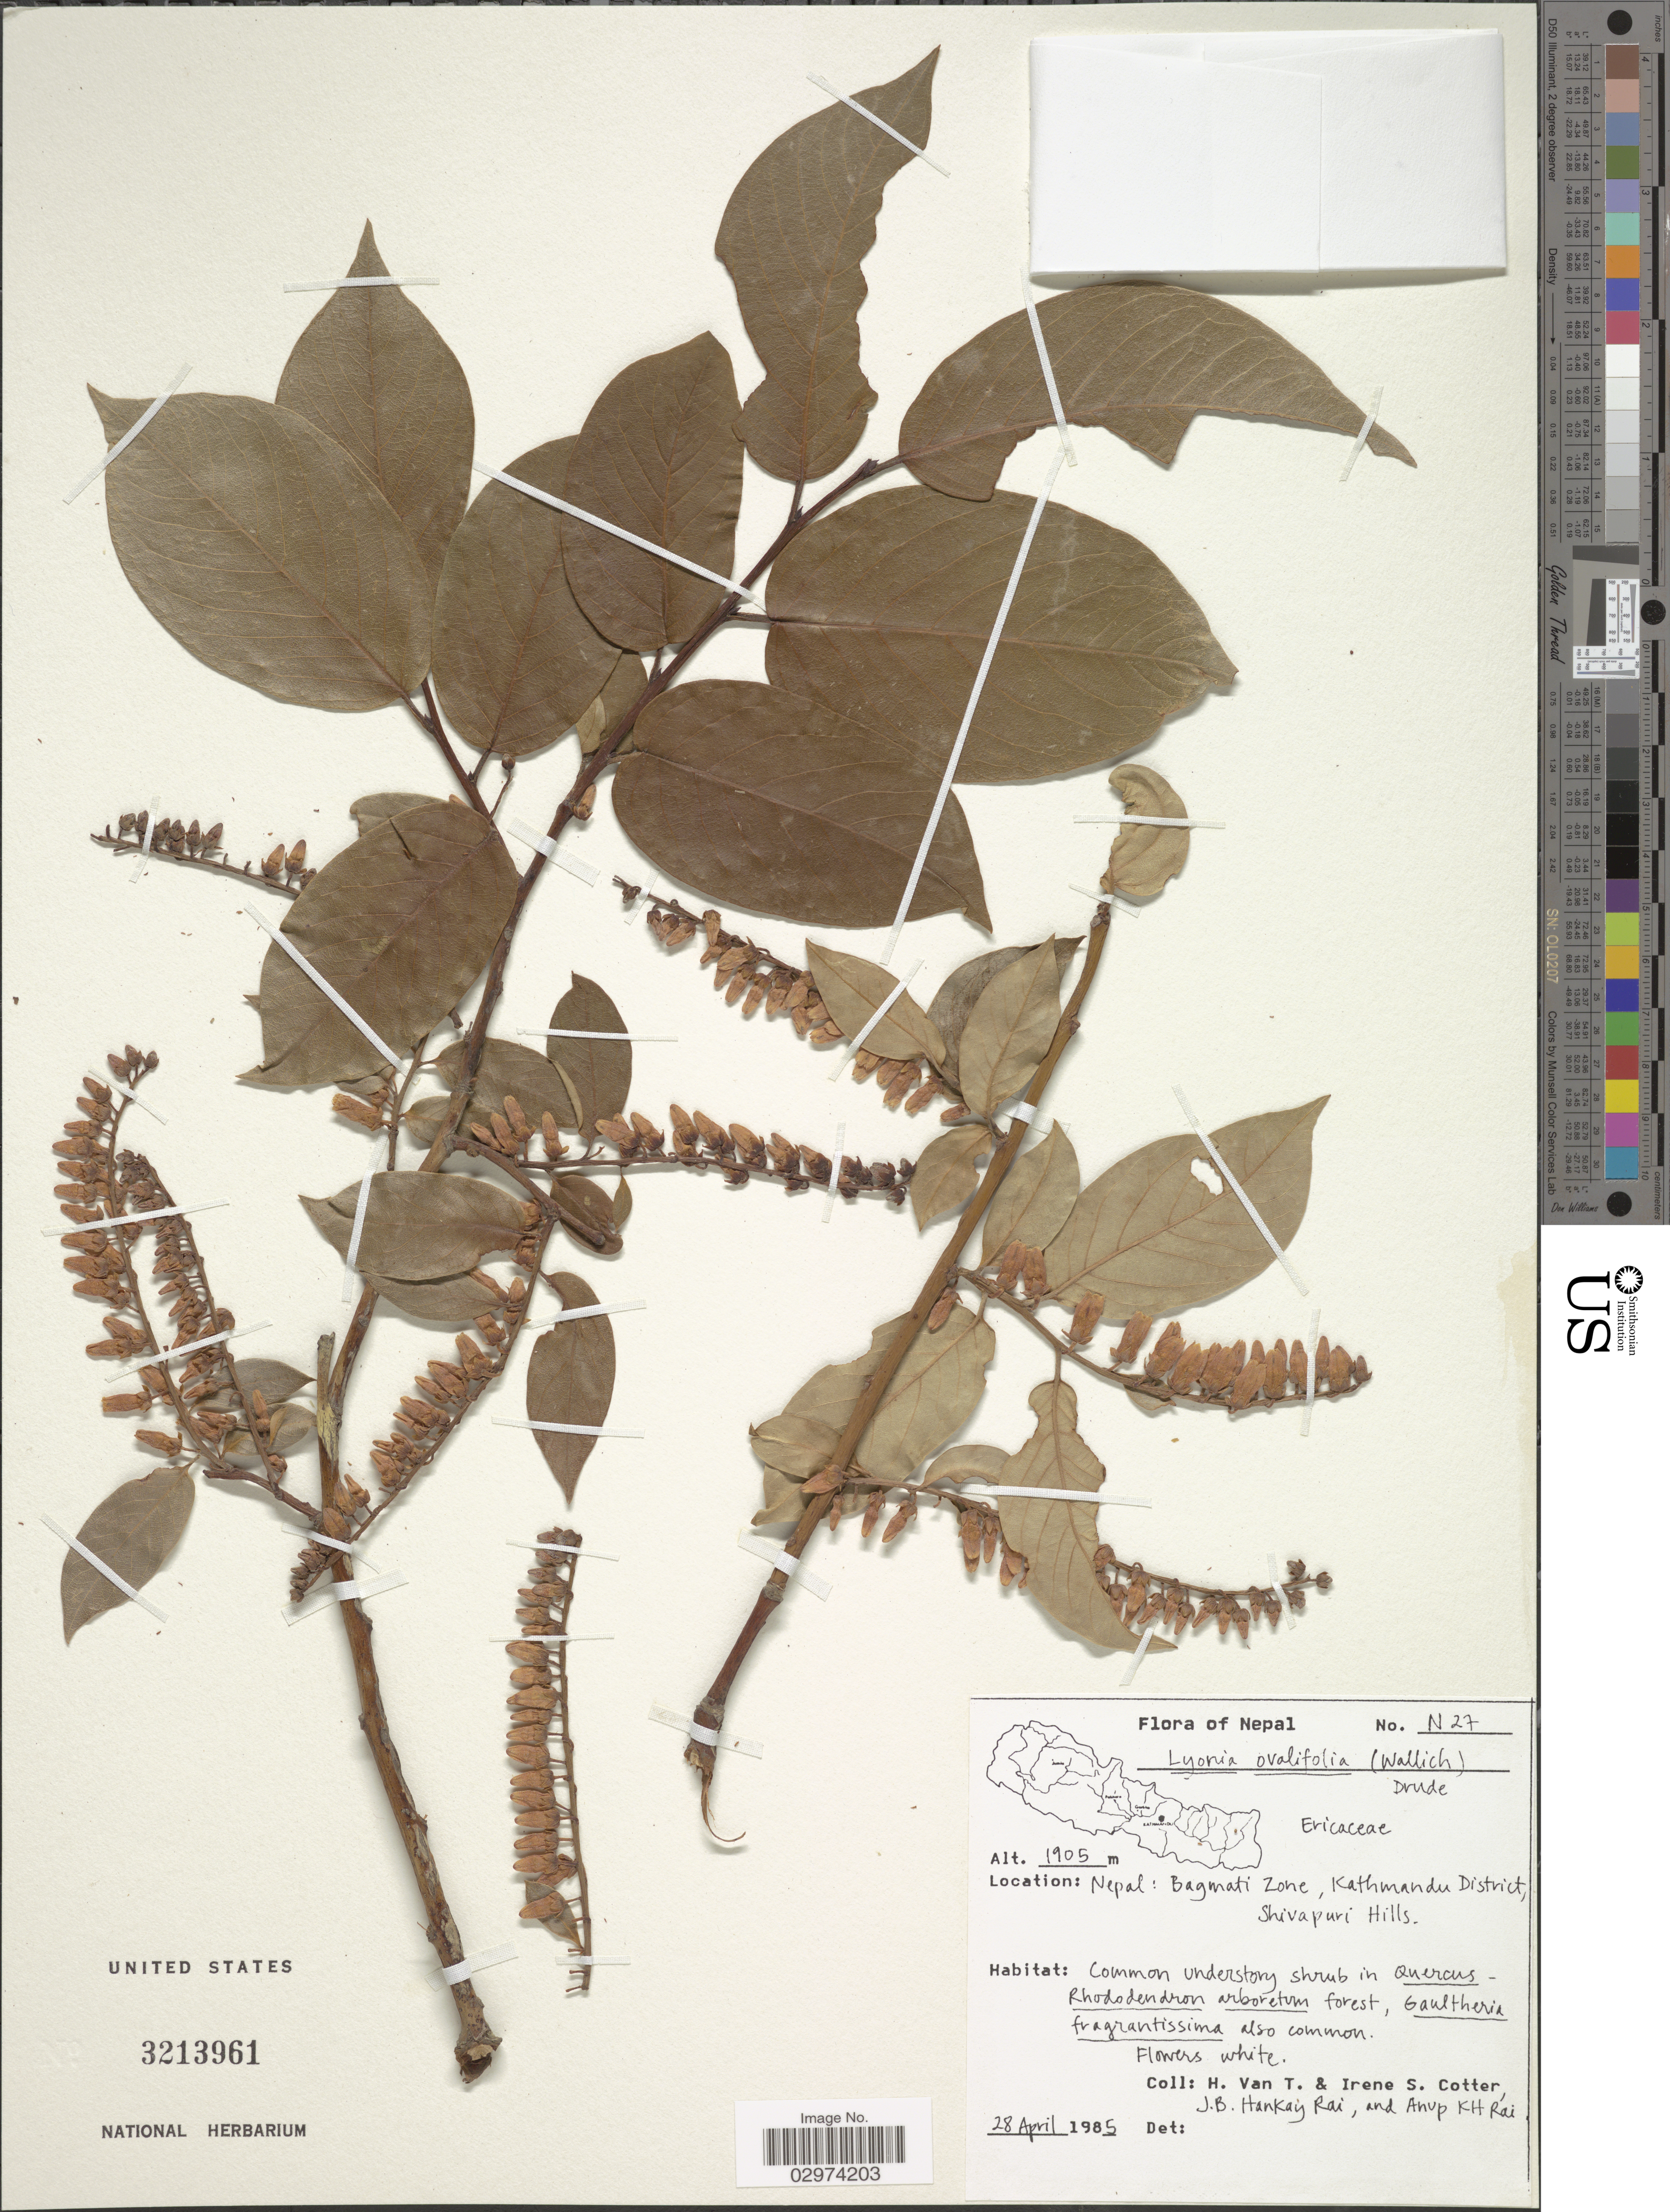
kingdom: Plantae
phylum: Tracheophyta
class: Magnoliopsida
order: Ericales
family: Ericaceae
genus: Lyonia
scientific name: Lyonia ovalifolia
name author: (Wall.) Drude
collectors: H. Van T., I. Cotter, J. Rai & A. Rai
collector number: N27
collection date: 1985-04-28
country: Nepal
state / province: Bagmati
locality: Bagmati Zone, Kathmandu District, Shivapuri Hills.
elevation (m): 1905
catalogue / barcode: US 3213961